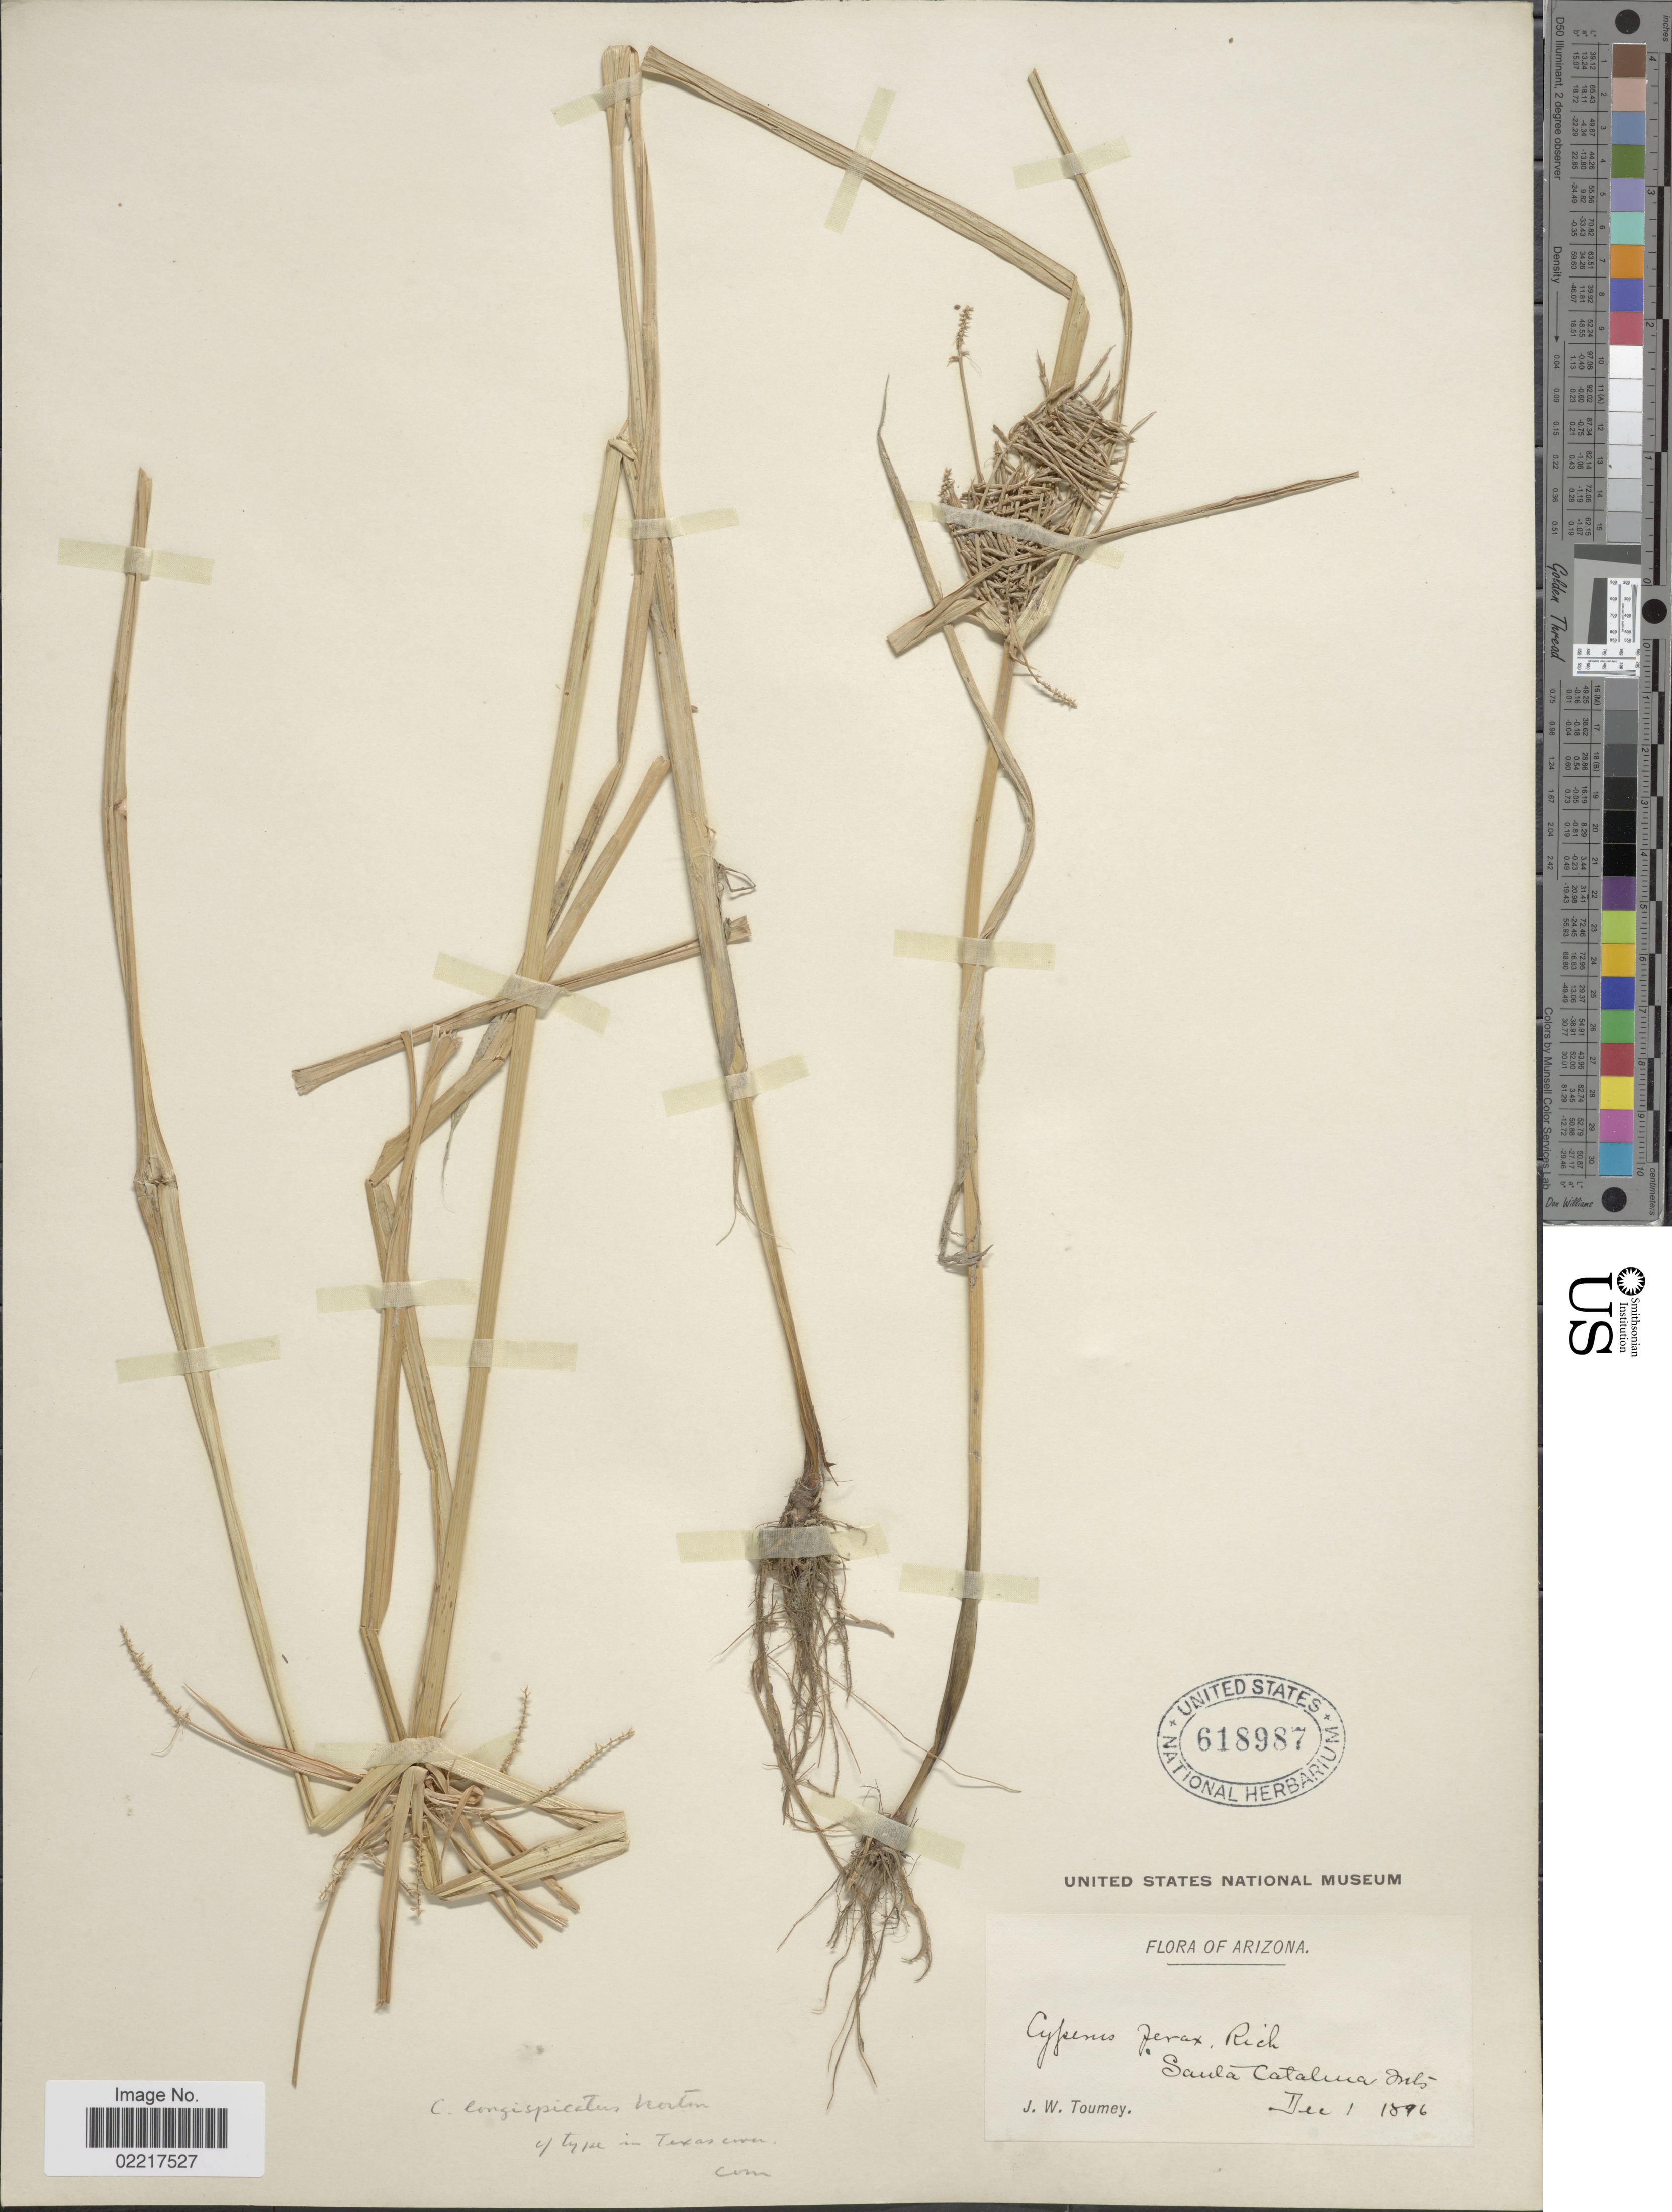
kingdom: Plantae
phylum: Tracheophyta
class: Liliopsida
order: Poales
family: Cyperaceae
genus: Cyperus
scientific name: Cyperus odoratus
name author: L.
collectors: J. W. Toumey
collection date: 1896-12-01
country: United States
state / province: Arizona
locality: Santa Catalina Mts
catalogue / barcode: US 618987